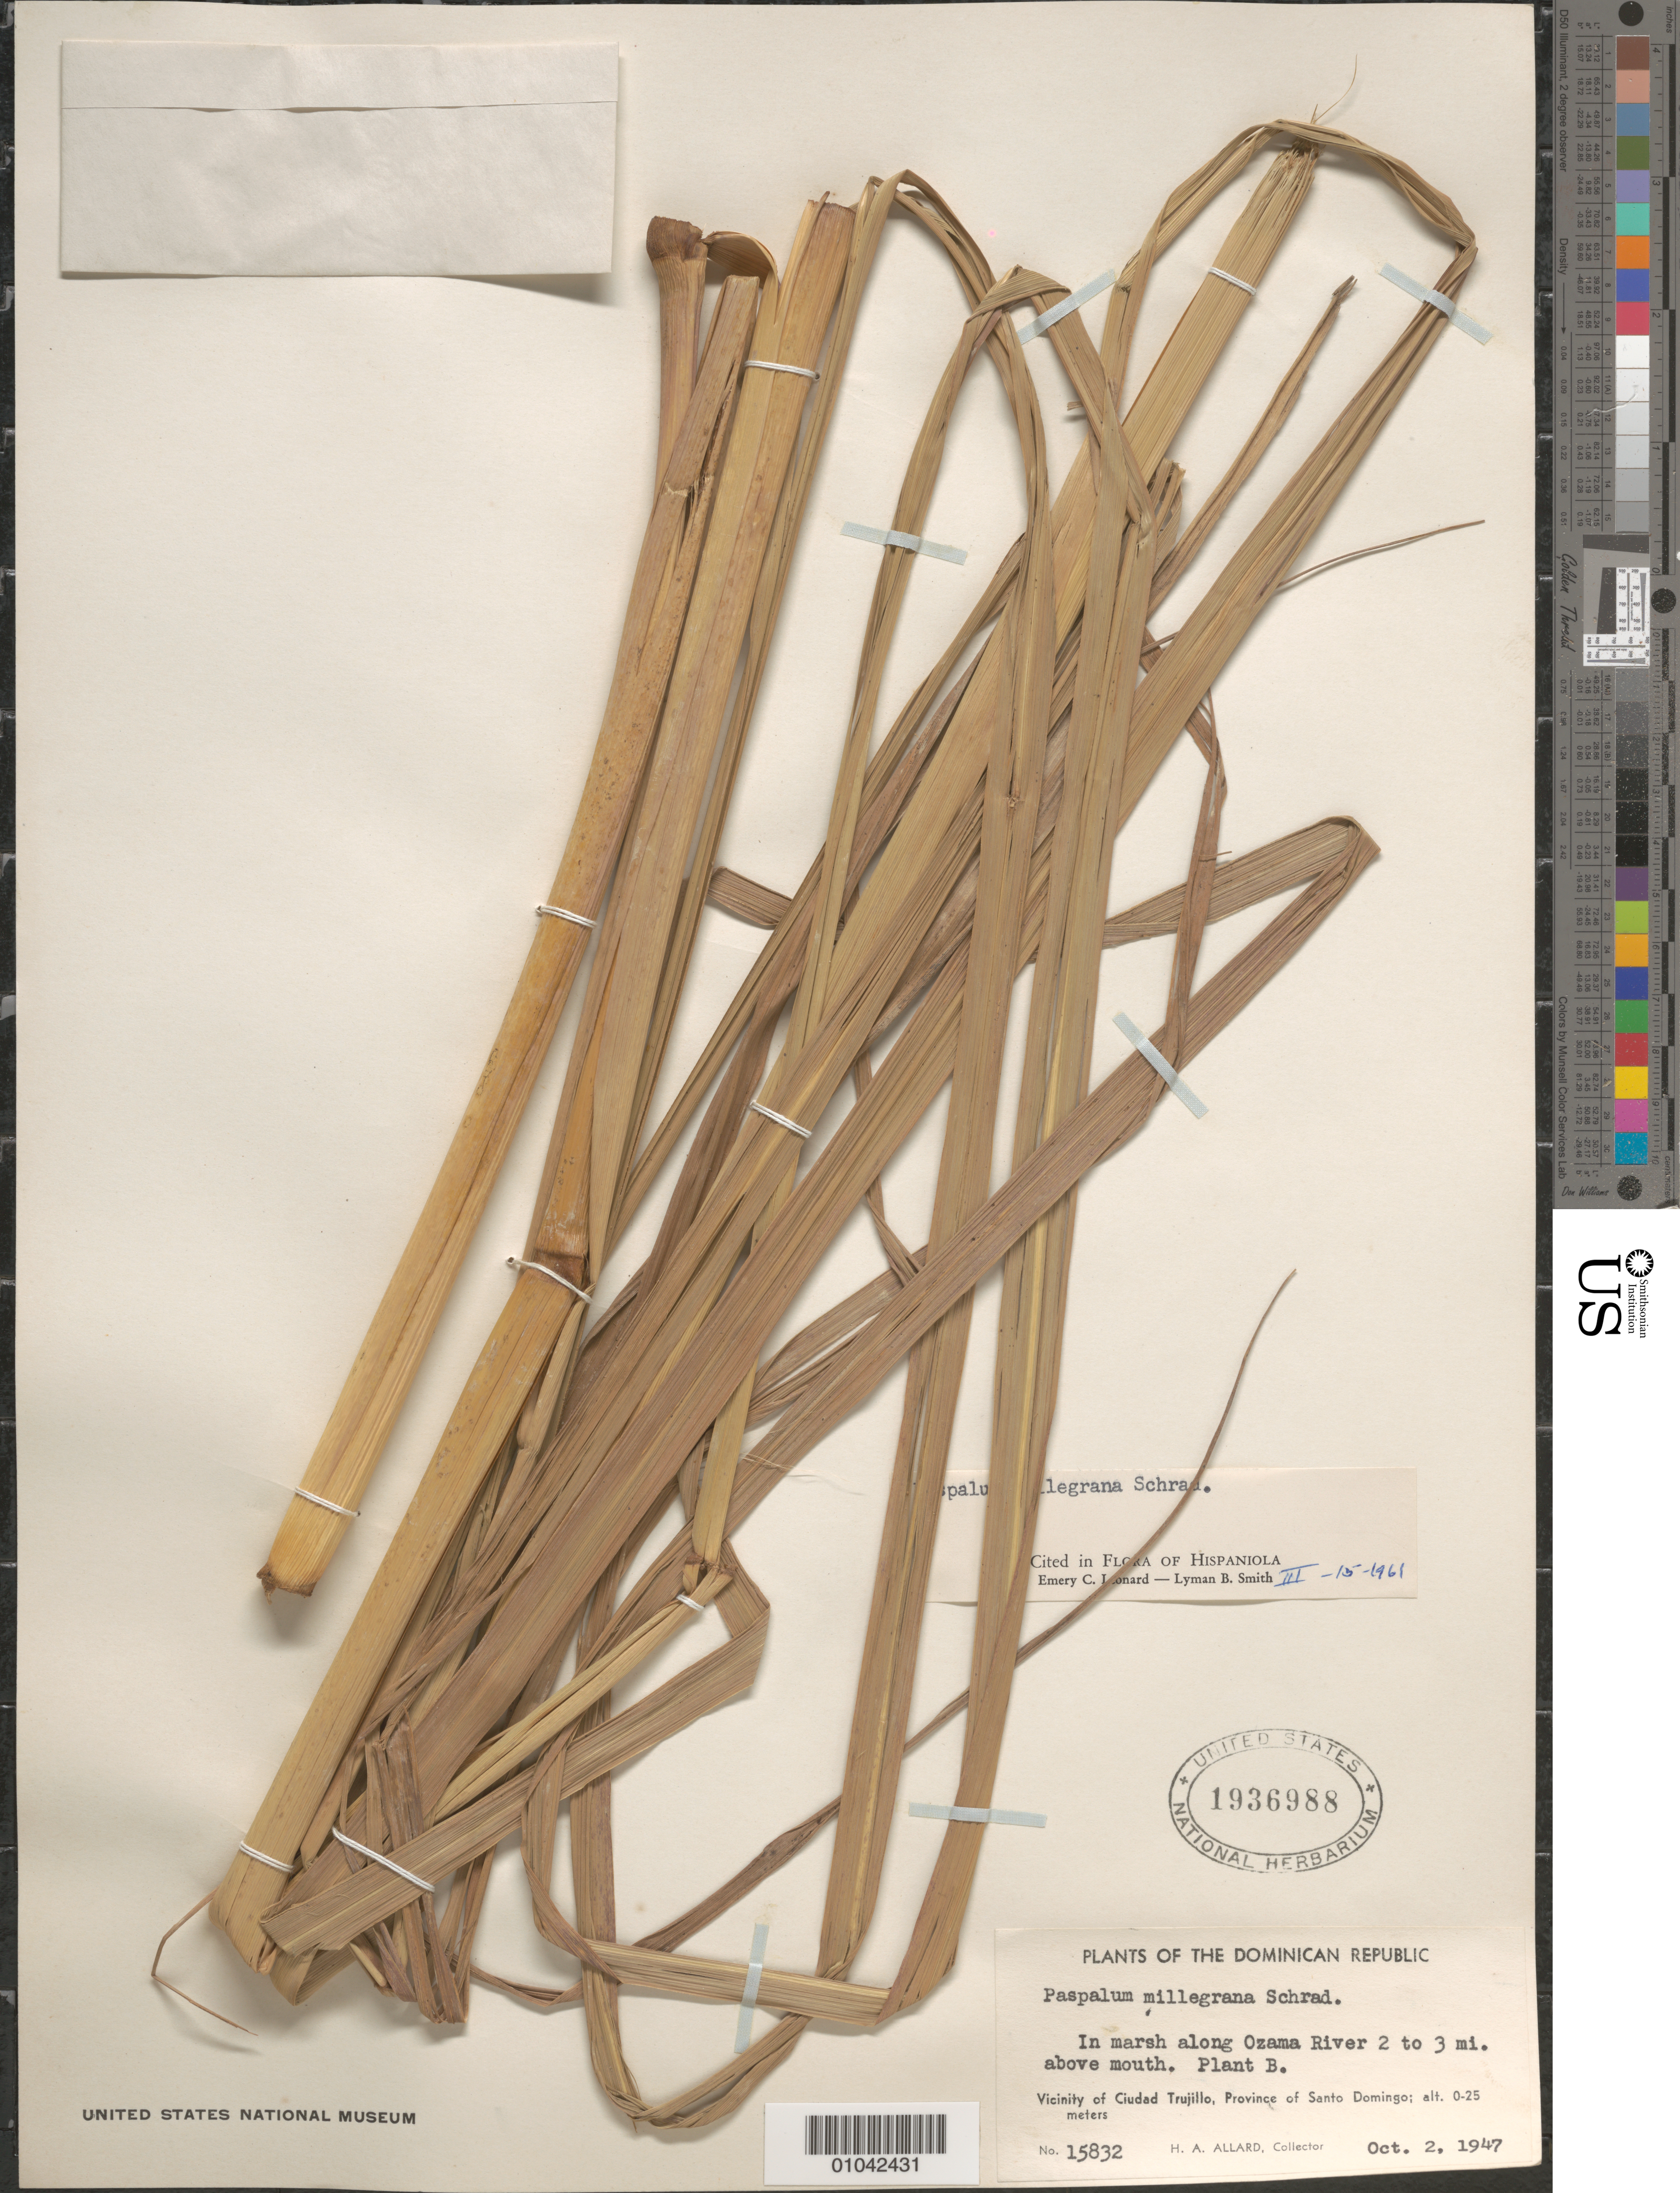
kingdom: Plantae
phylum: Tracheophyta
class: Liliopsida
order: Poales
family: Poaceae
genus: Paspalum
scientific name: Paspalum millegrana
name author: Schrad.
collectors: H. A. Allard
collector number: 15832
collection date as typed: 02 Oct 1947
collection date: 1947-10-02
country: Dominican Republic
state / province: Distrito Nacional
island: Hispaniola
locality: Vicinity of Ciudad Trujillo, along Ozama River, 2-3 miles above mouth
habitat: in marsh along river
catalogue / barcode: US 1936988